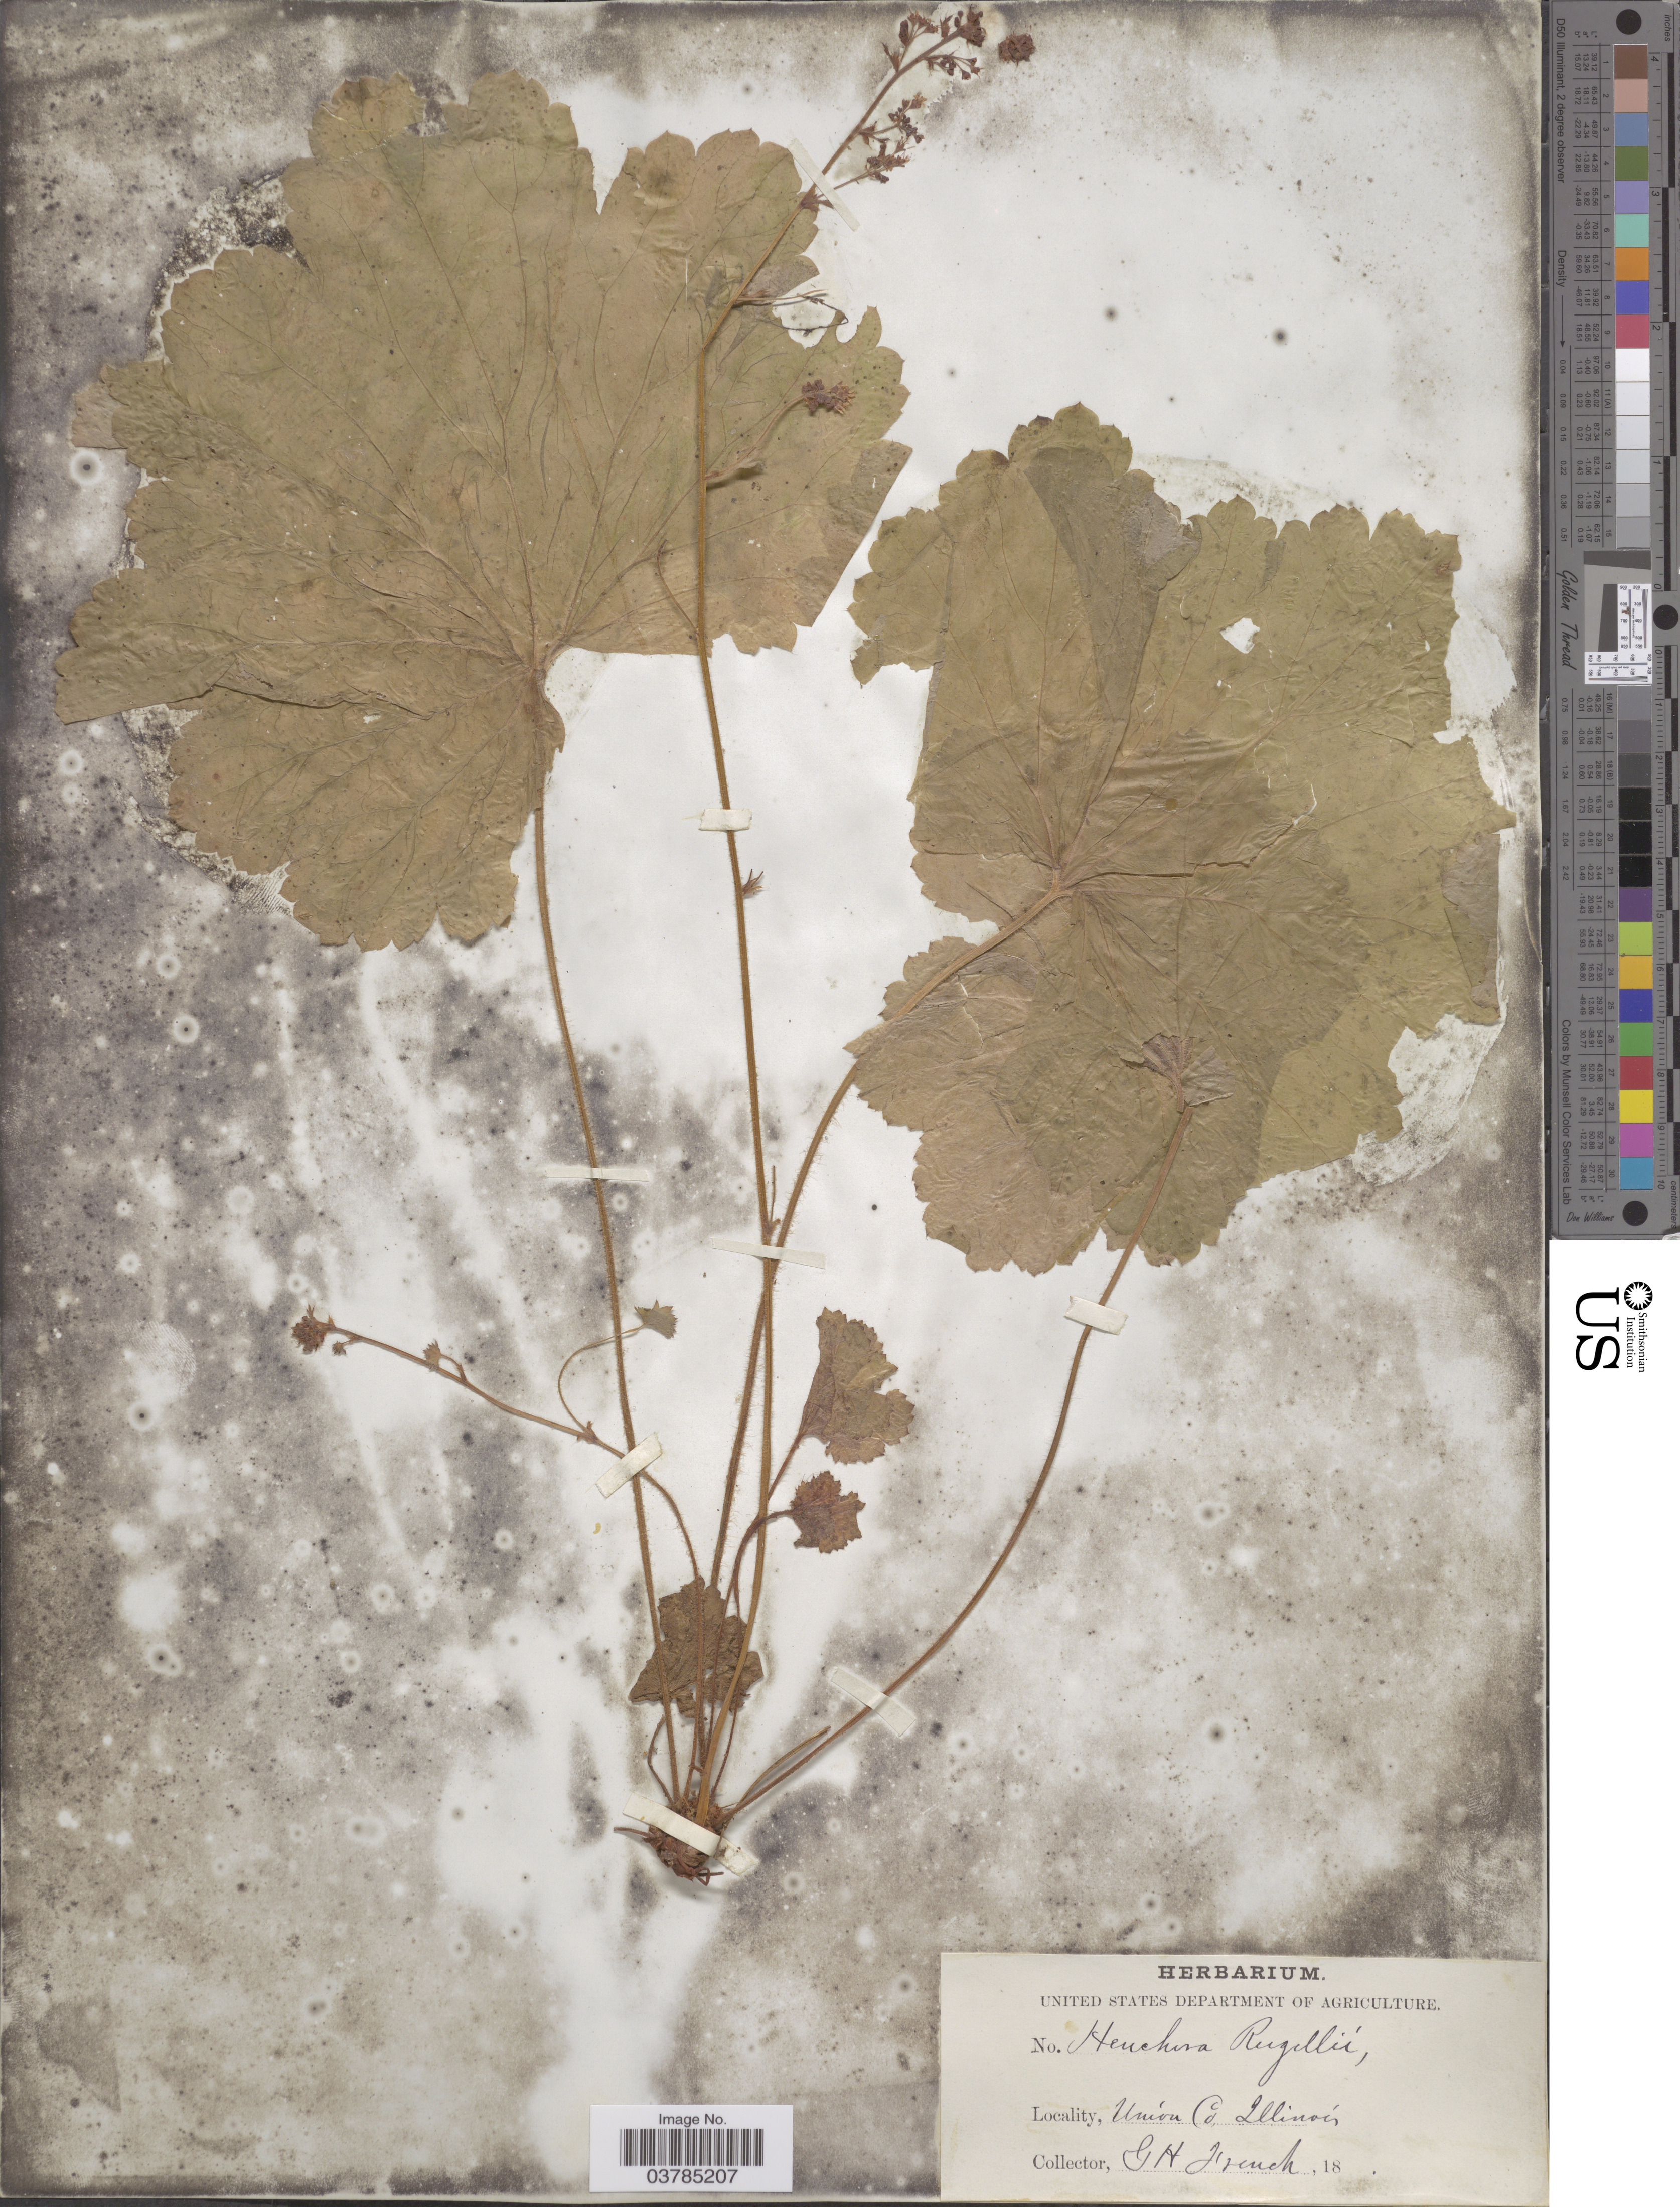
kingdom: Plantae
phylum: Tracheophyta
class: Magnoliopsida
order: Saxifragales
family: Saxifragaceae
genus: Heuchera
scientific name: Heuchera rugelii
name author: Shuttlew. ex Kunze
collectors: G. H. French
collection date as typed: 18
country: United States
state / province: Illinois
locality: Union Co.